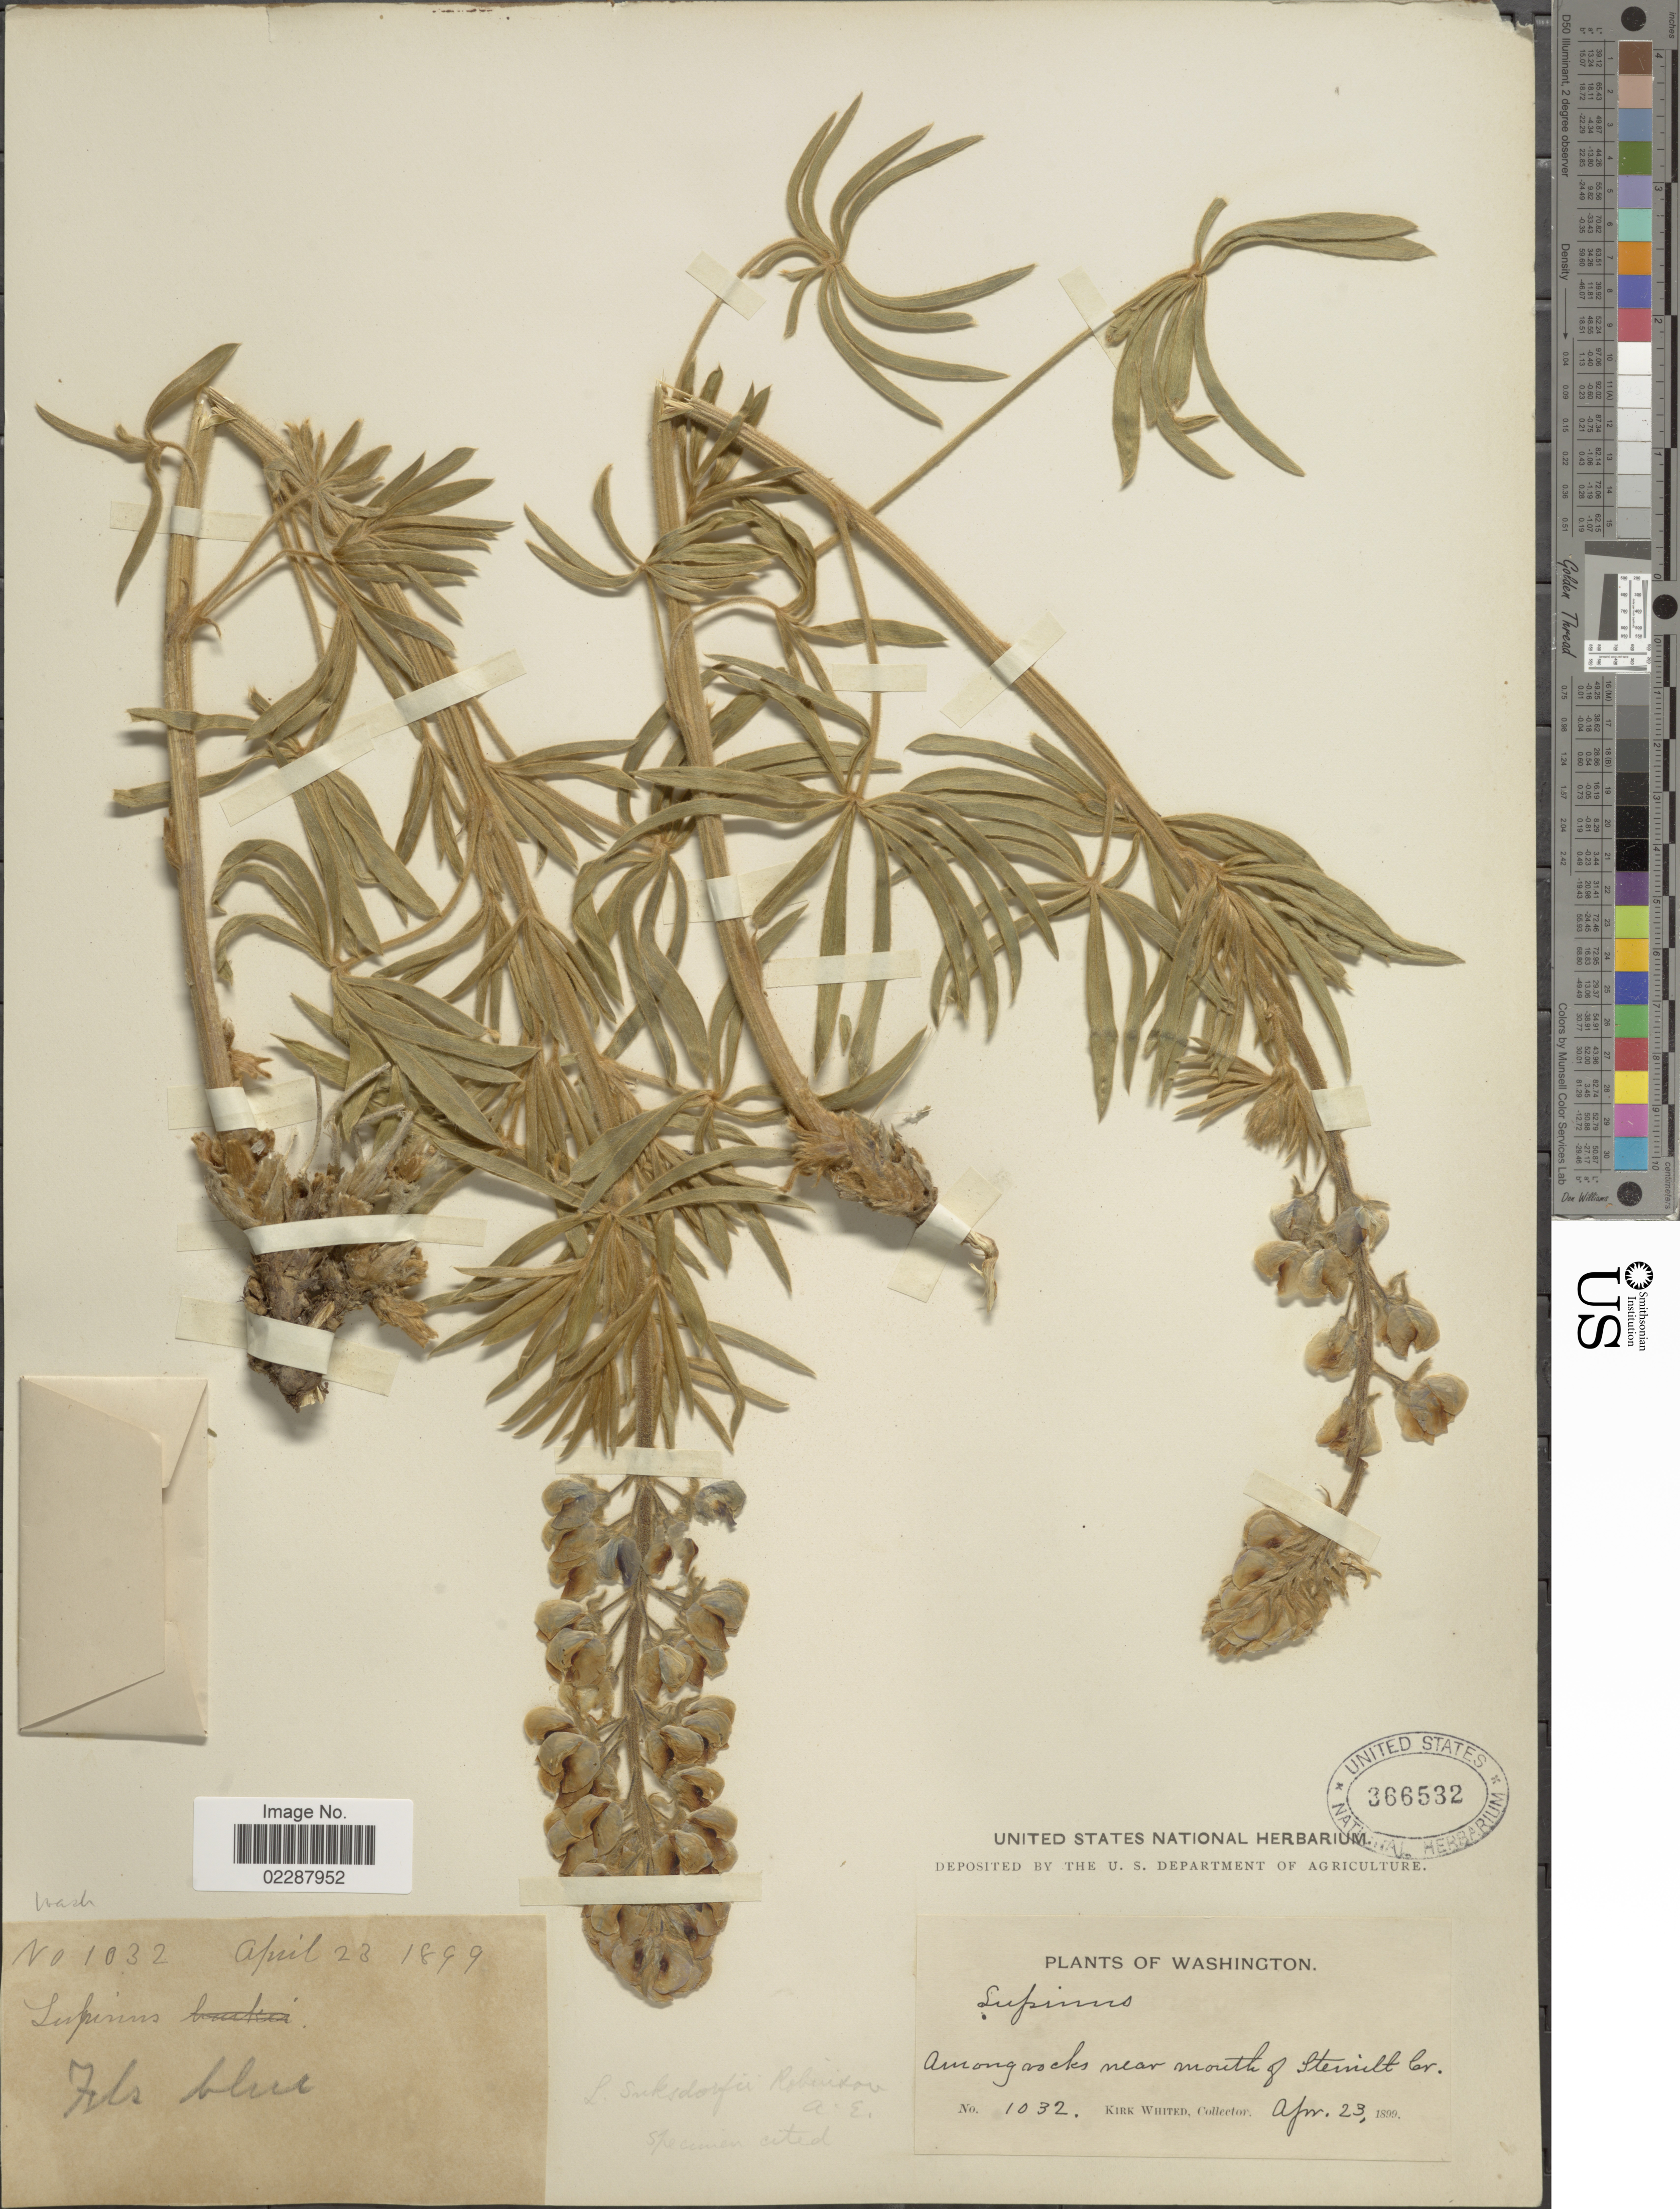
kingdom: Plantae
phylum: Tracheophyta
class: Magnoliopsida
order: Fabales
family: Fabaceae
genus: Lupinus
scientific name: Lupinus suksdorfii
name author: B.L. Rob. ex Piper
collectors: K. Whited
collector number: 1032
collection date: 1899-04-23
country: United States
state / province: Washington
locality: Among rocks near mouth of Sternilt Cr.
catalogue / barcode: US 366532